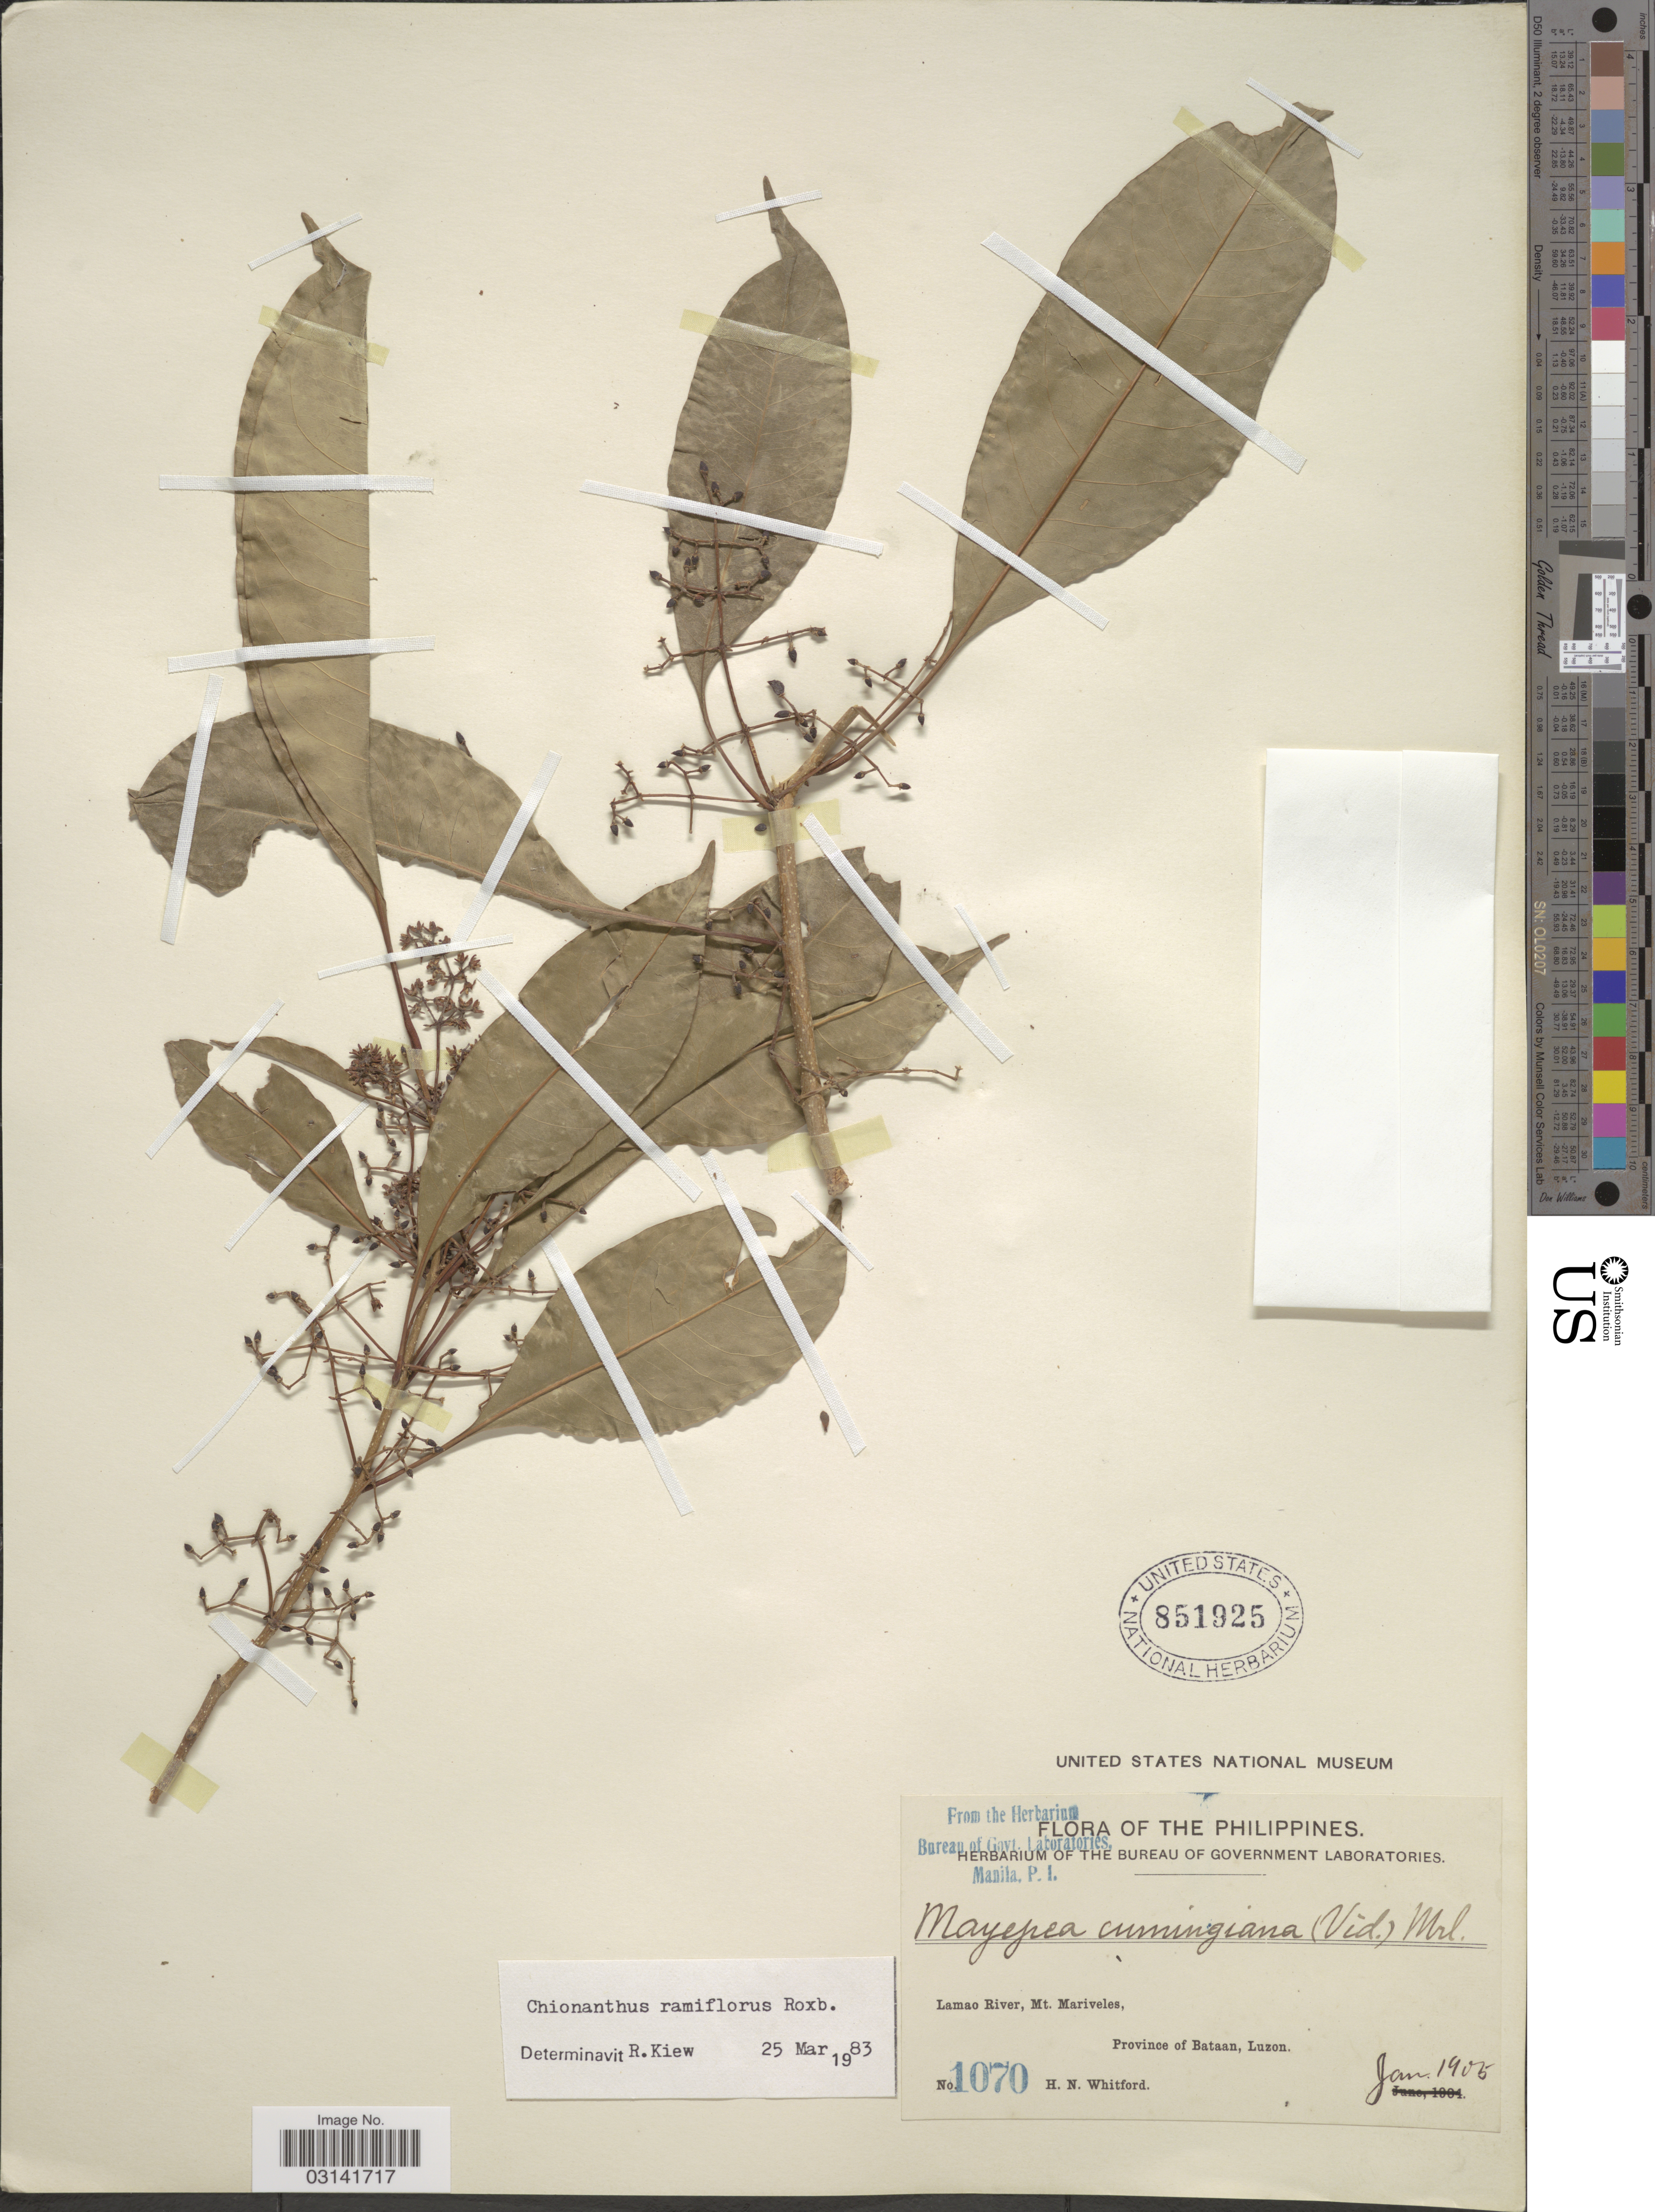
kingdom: Plantae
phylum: Tracheophyta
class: Magnoliopsida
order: Lamiales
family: Oleaceae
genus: Chionanthus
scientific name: Chionanthus ramiflorus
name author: Roxb.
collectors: H. N. Whitford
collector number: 1070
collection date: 1905-01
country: Philippines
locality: Lamao River, Mt. Mariveles, Province of Bataan, Luzon.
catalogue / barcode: US 851925